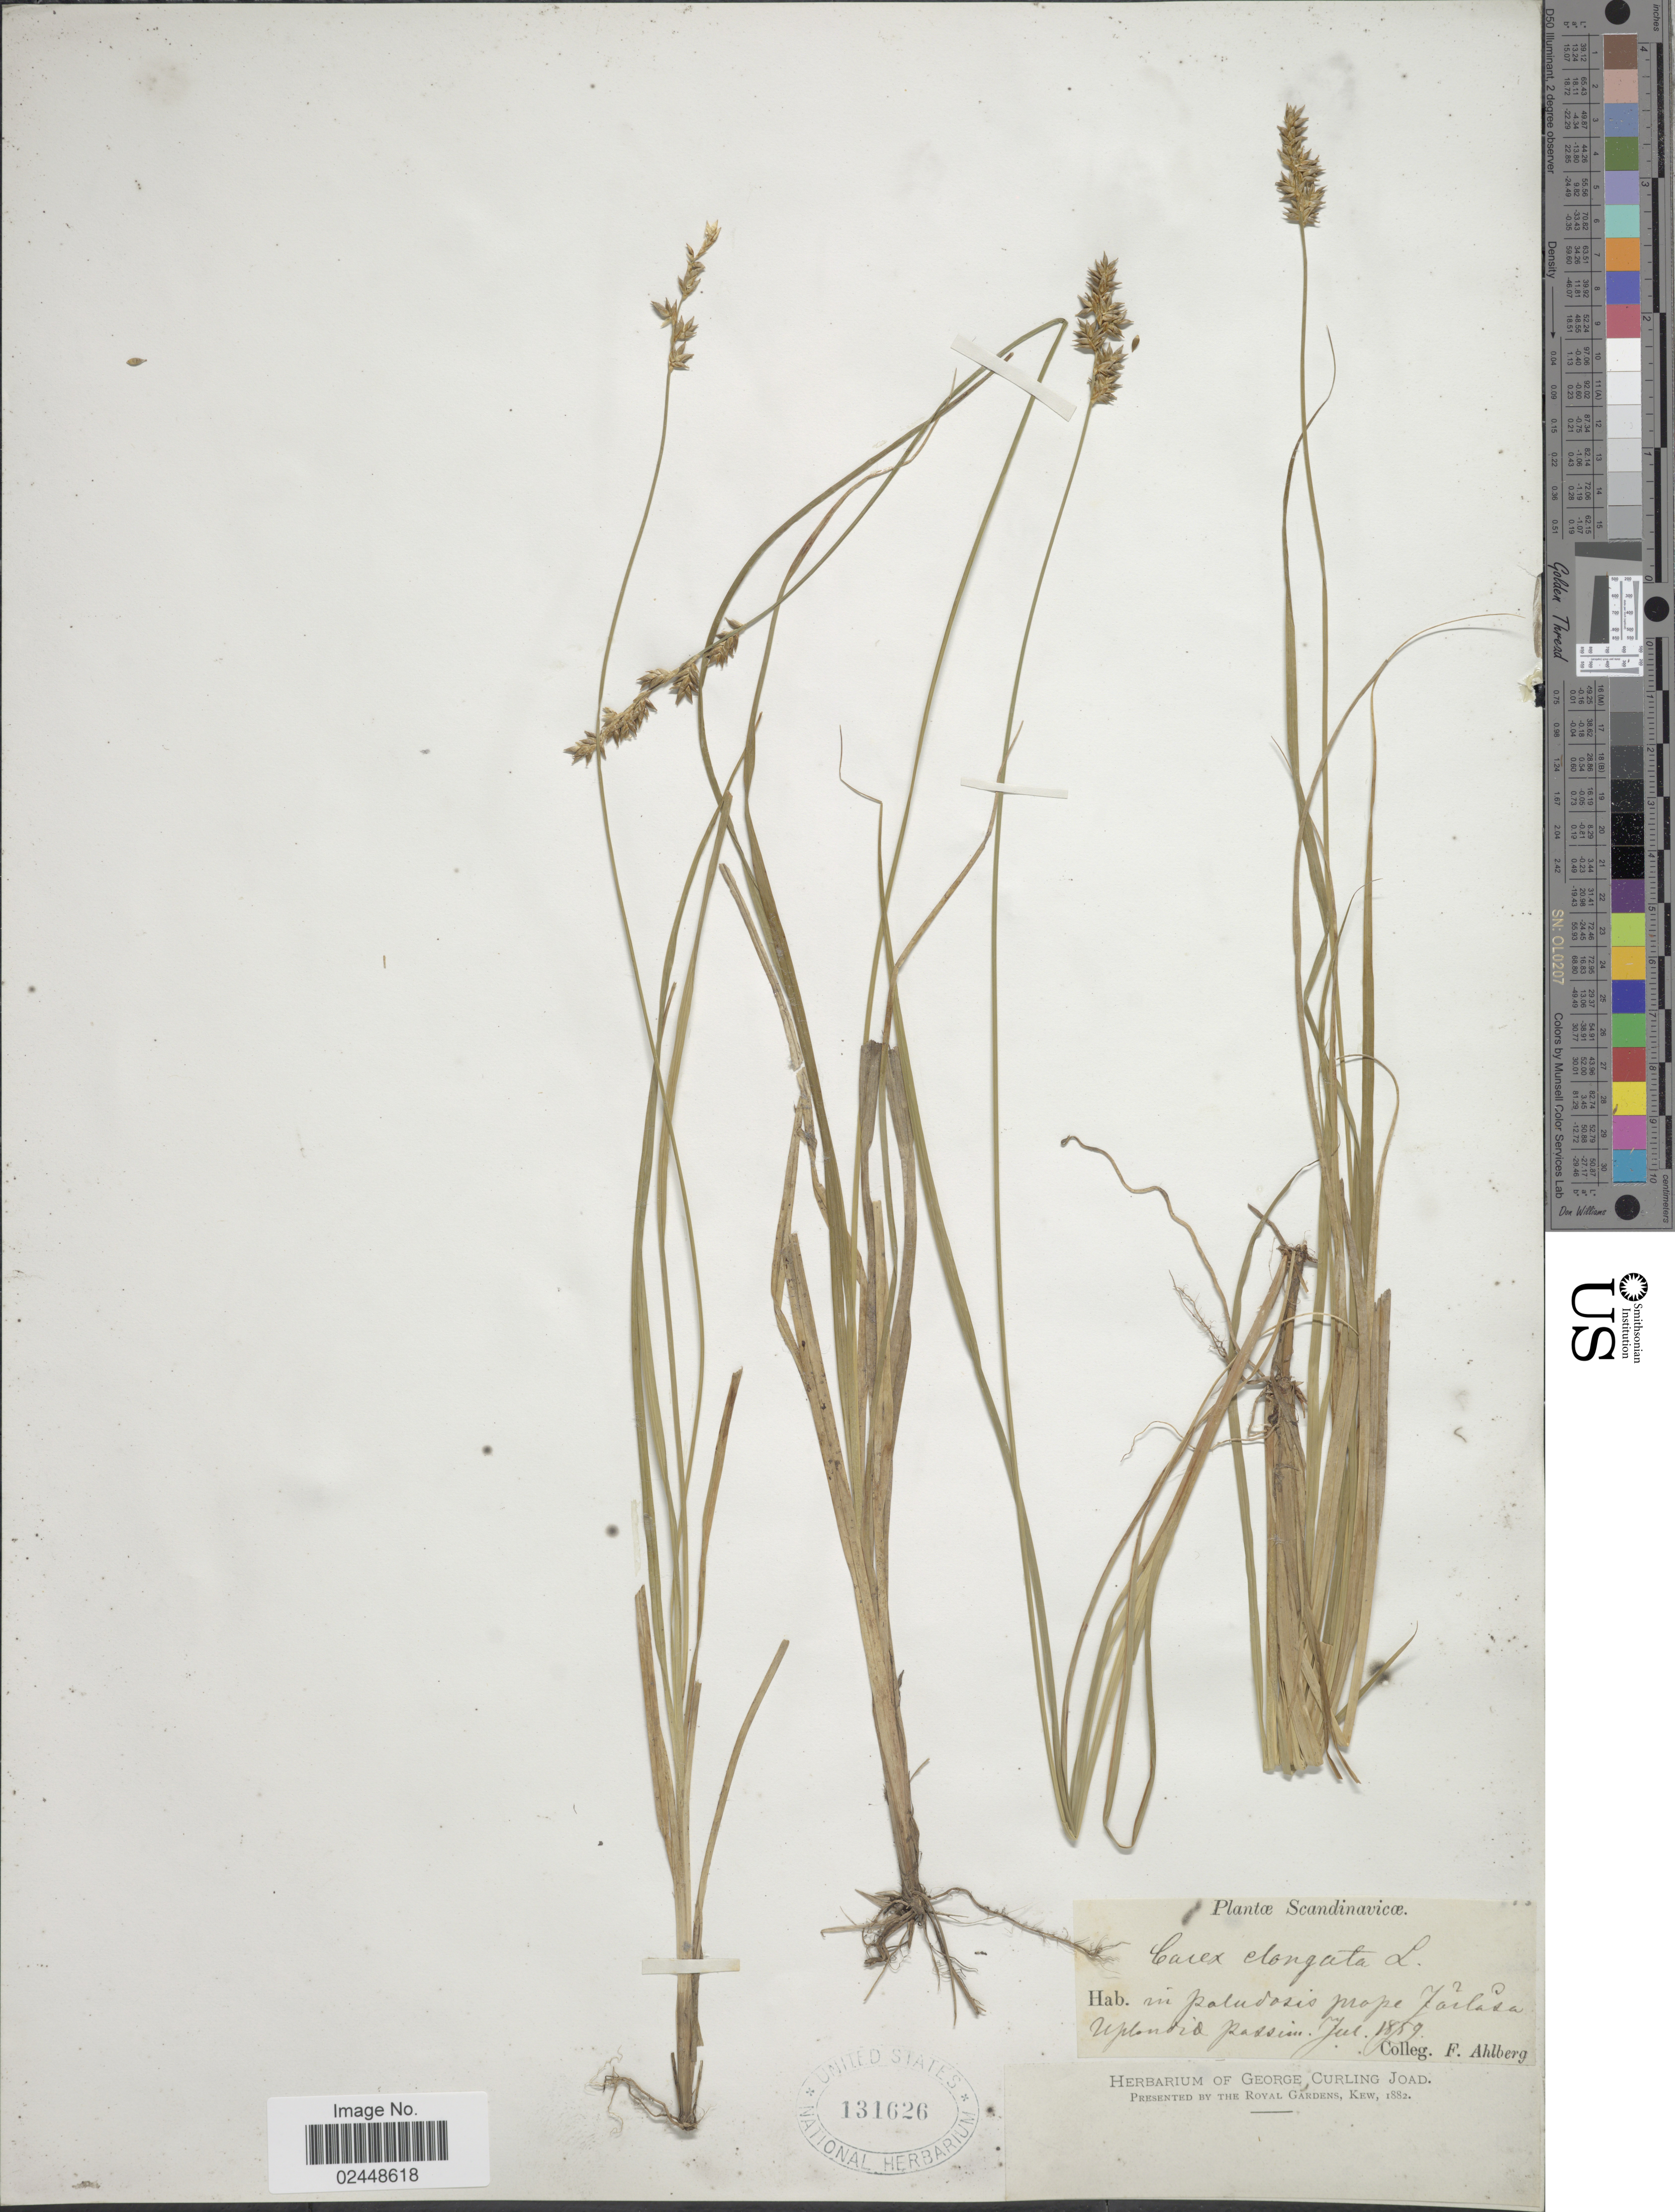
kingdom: Plantae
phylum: Tracheophyta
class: Liliopsida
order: Poales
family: Cyperaceae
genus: Carex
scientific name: Carex elongata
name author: L.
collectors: F. Ahlberg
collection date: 1859-07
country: Sweden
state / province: Uppsala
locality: Scandinavicae, in paludosis prope Jarlasa Uplandia passim. [Scandinavia, in swamps near Järlåsa, Uppland, here and there.]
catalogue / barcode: US 131626